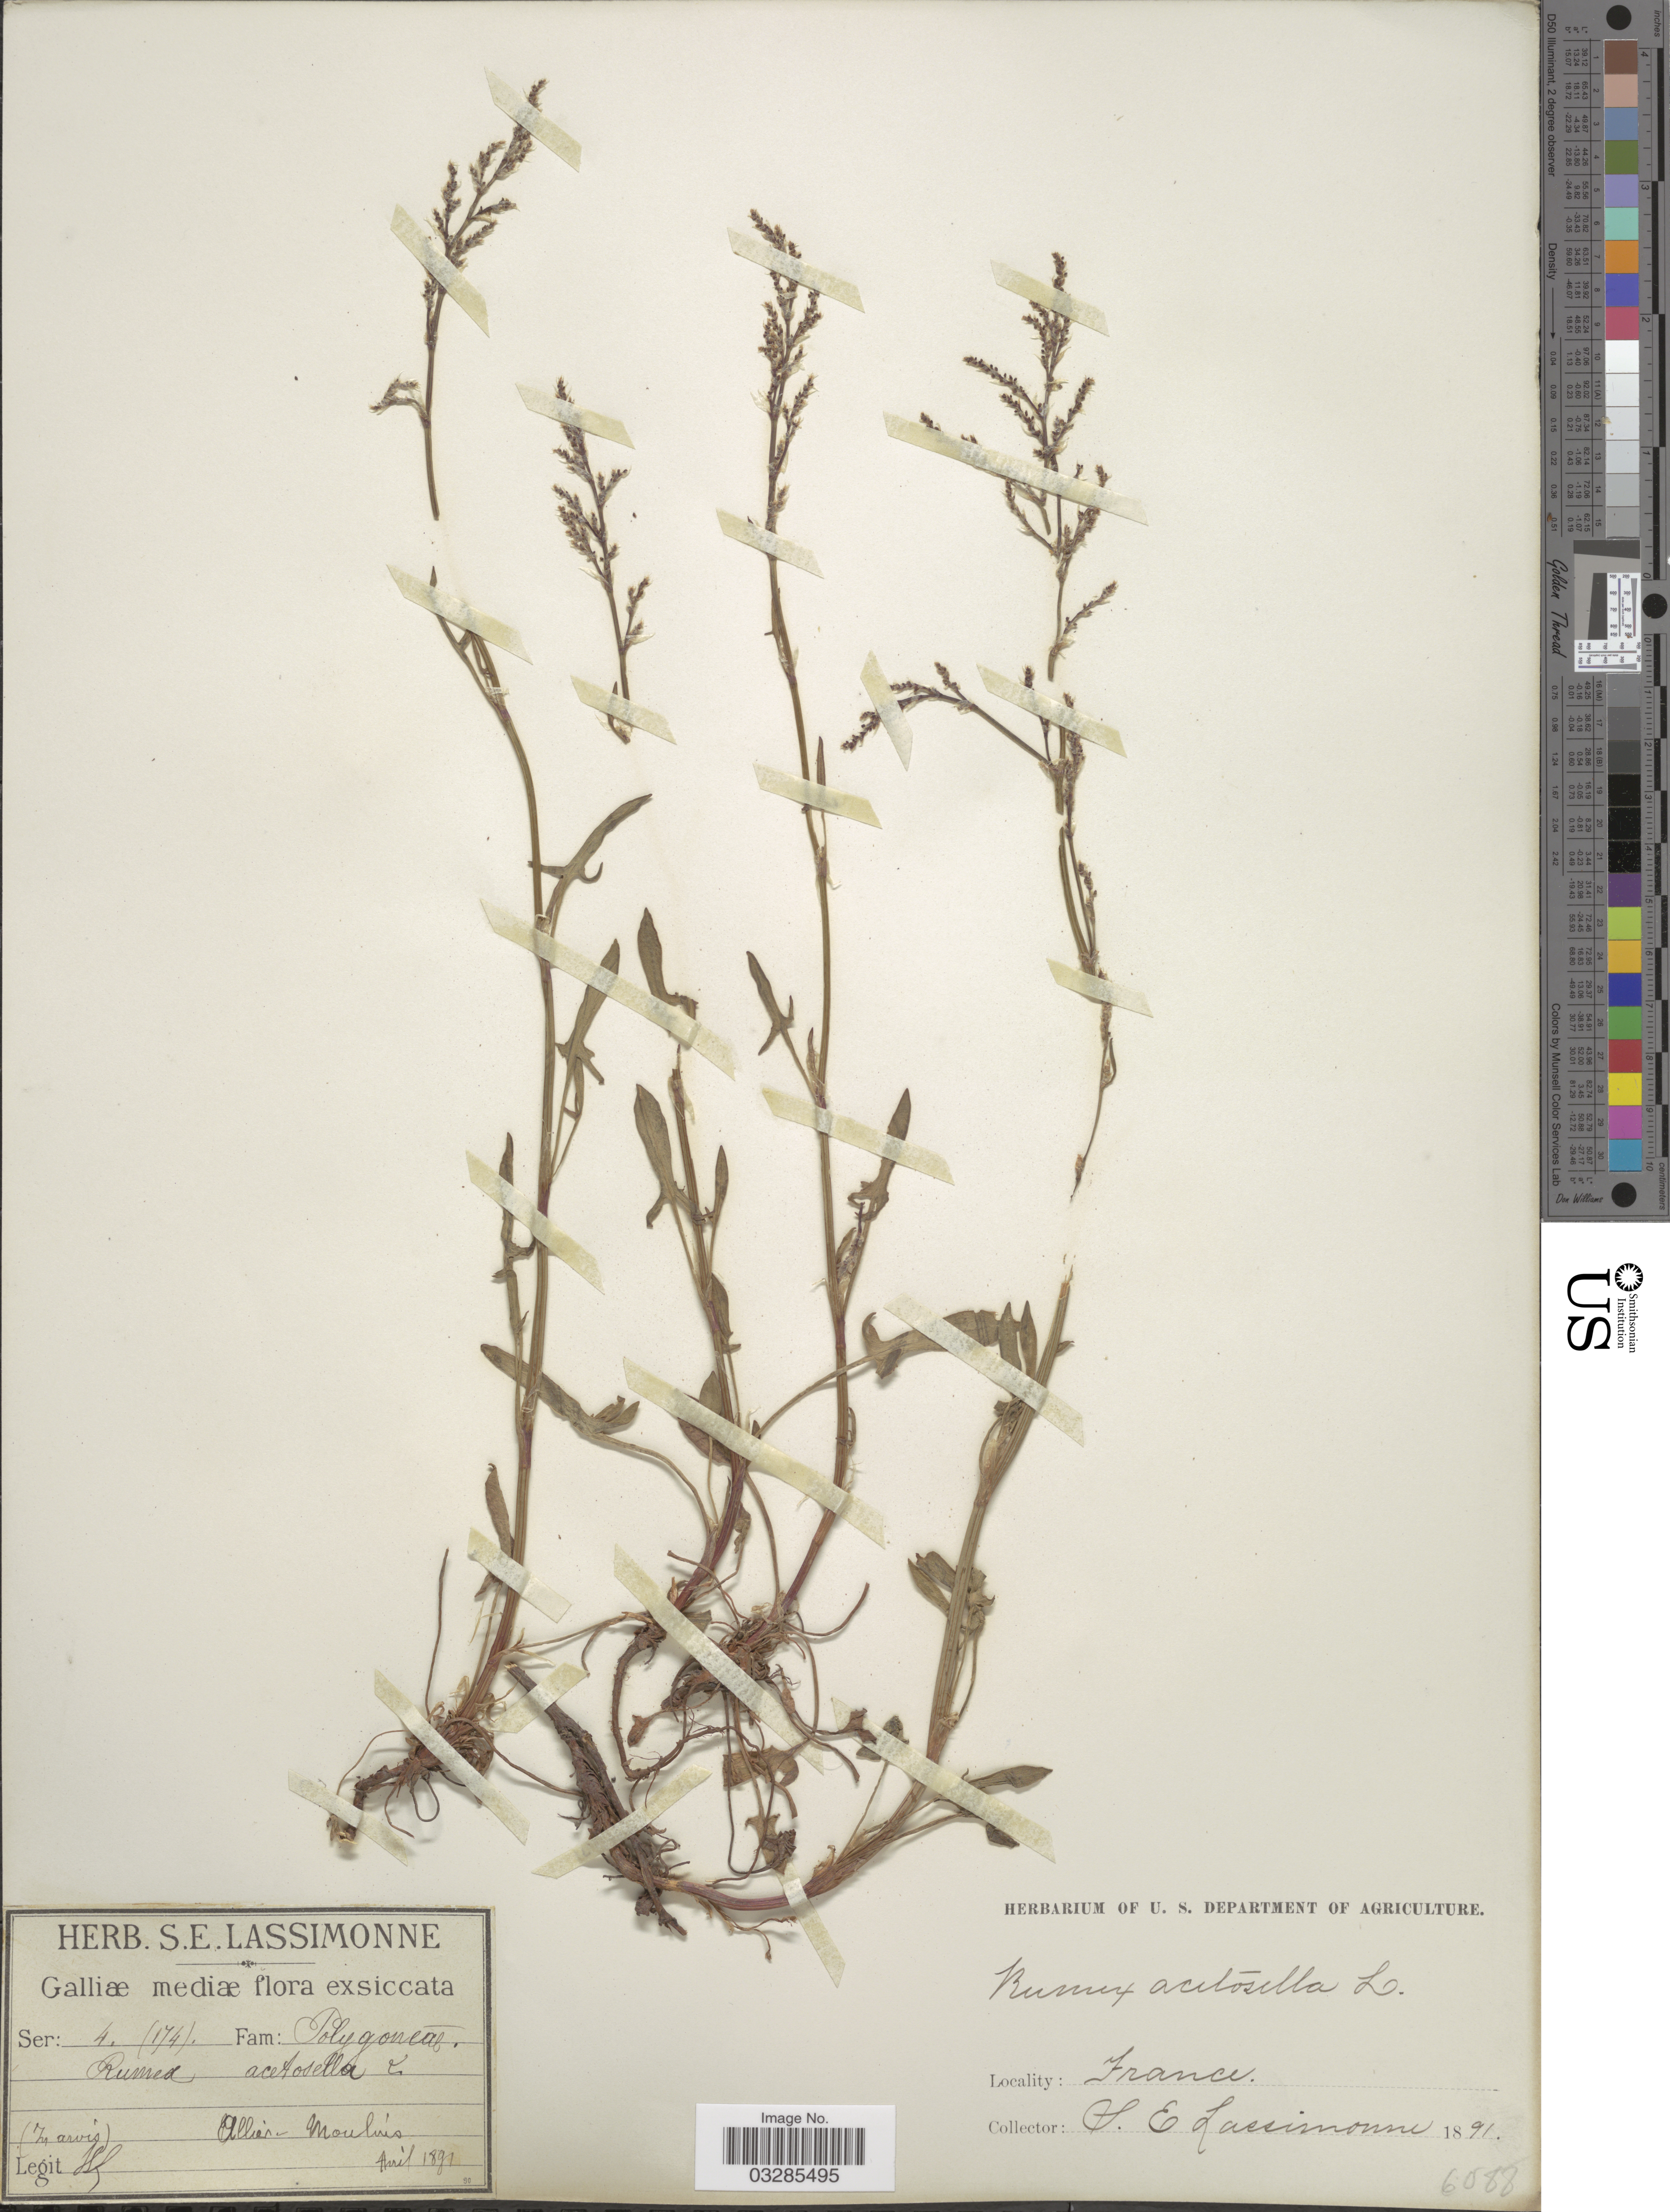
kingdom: Plantae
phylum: Tracheophyta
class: Magnoliopsida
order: Caryophyllales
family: Polygonaceae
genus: Rumex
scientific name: Rumex acetosella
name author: L.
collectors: S. Lassimonne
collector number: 4(174)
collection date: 1891-04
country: France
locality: Galliæ mediæ. Allier-Moulins.